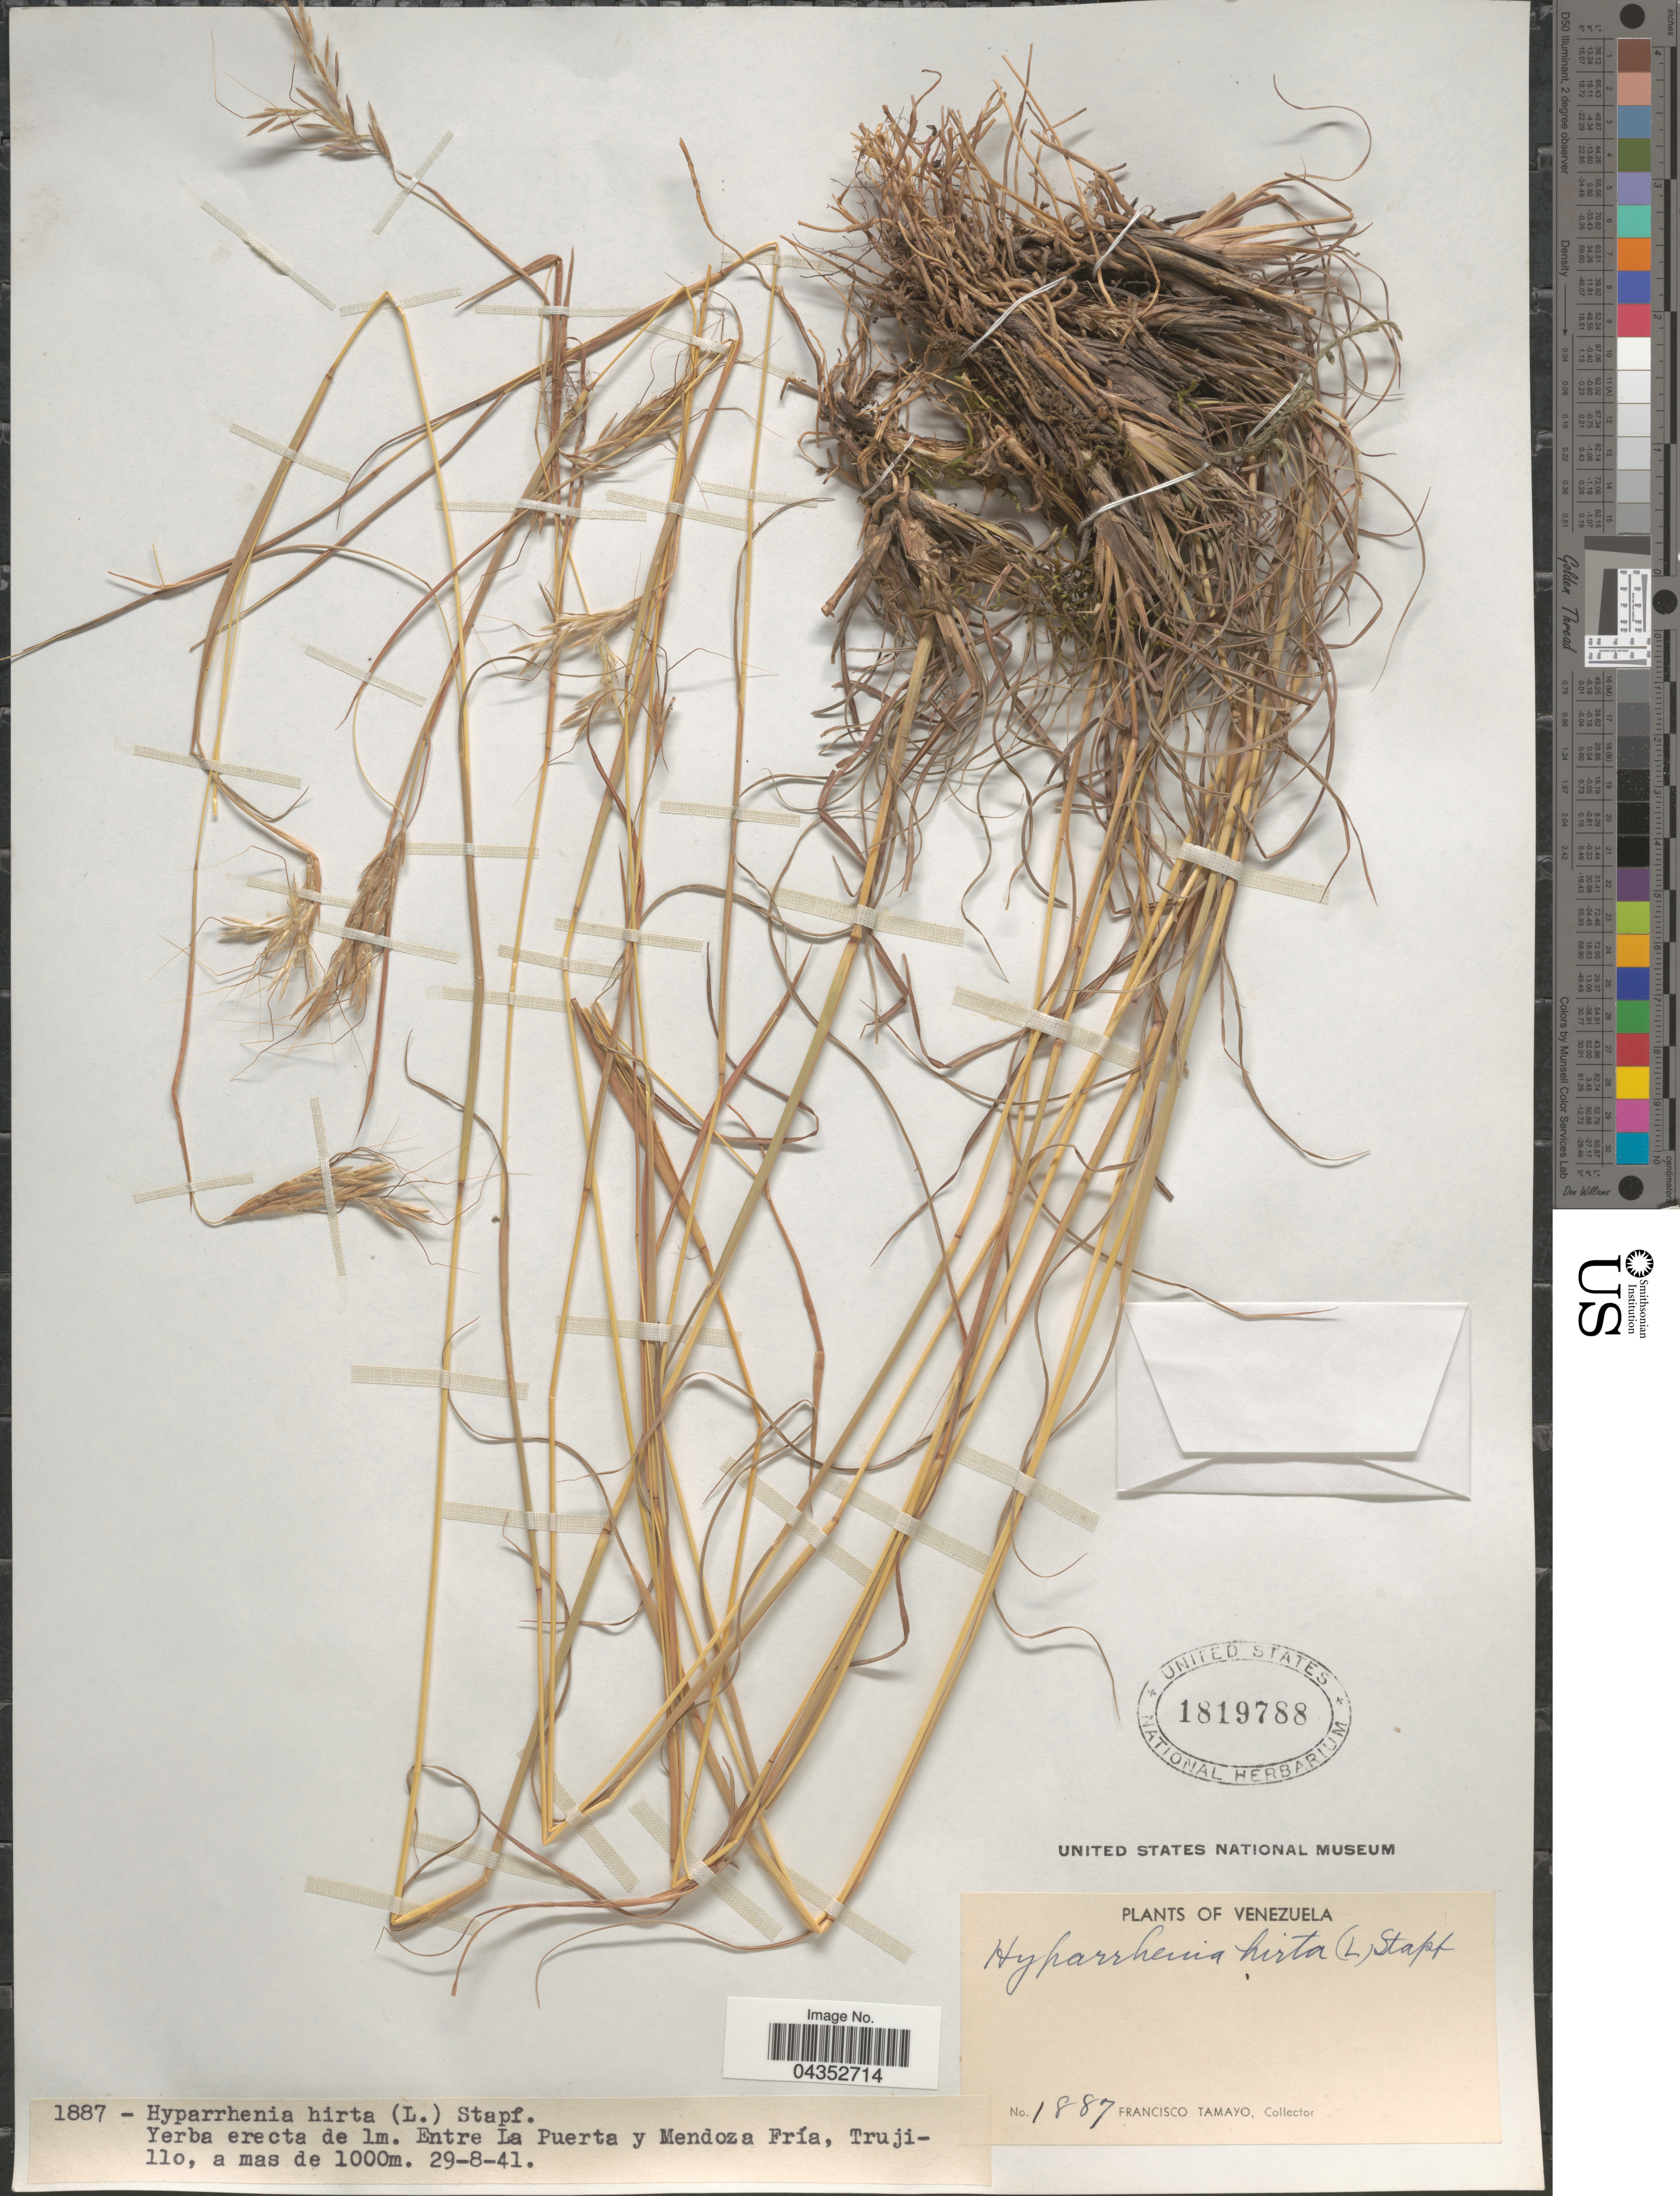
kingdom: Plantae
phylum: Tracheophyta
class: Liliopsida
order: Poales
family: Poaceae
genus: Hyparrhenia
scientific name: Hyparrhenia hirta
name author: (L.) Stapf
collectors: F. Tamayo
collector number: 1887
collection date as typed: Transcribed d/m/y: 29/8/41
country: Venezuela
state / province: Trujillo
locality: Entre La Puerta y Mendoza Fría, Trujillo.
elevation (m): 1000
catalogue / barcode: US 1819788